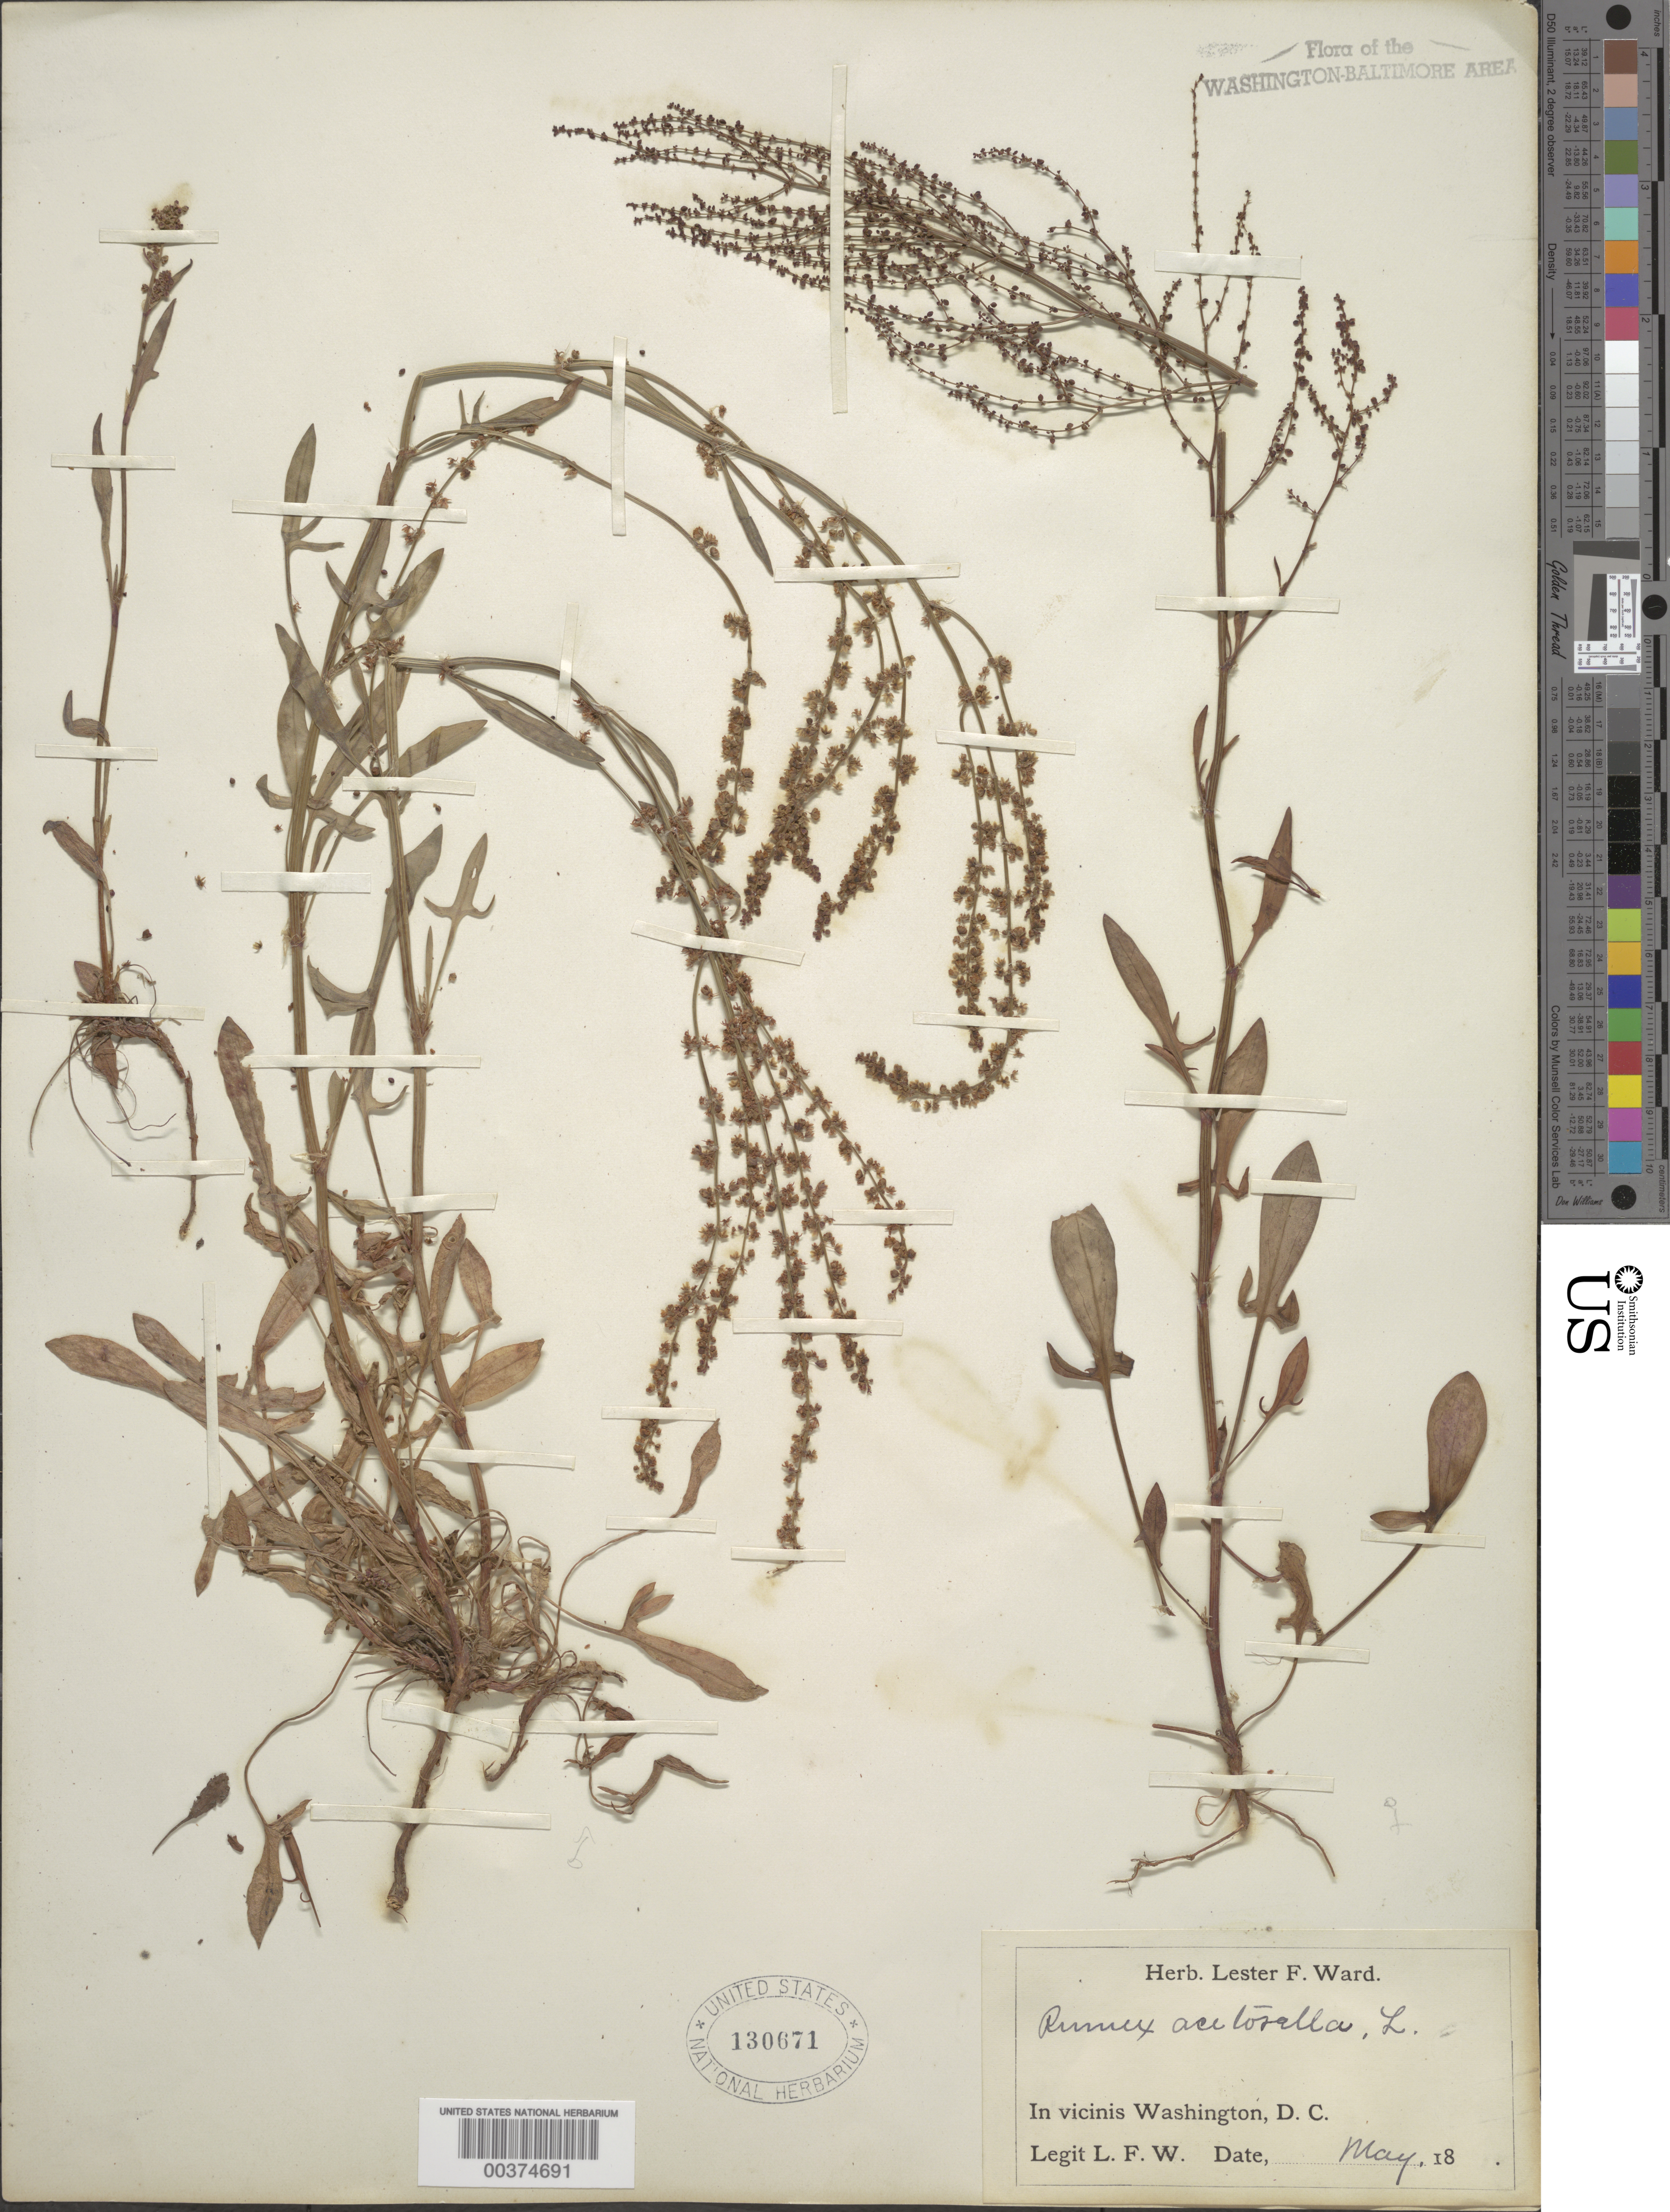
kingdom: Plantae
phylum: Tracheophyta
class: Magnoliopsida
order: Caryophyllales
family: Polygonaceae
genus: Rumex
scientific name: Rumex acetosella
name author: L.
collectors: L. F. Ward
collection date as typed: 18--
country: United States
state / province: District of Columbia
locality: G.P.W., Washington D.C. area.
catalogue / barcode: US 130671